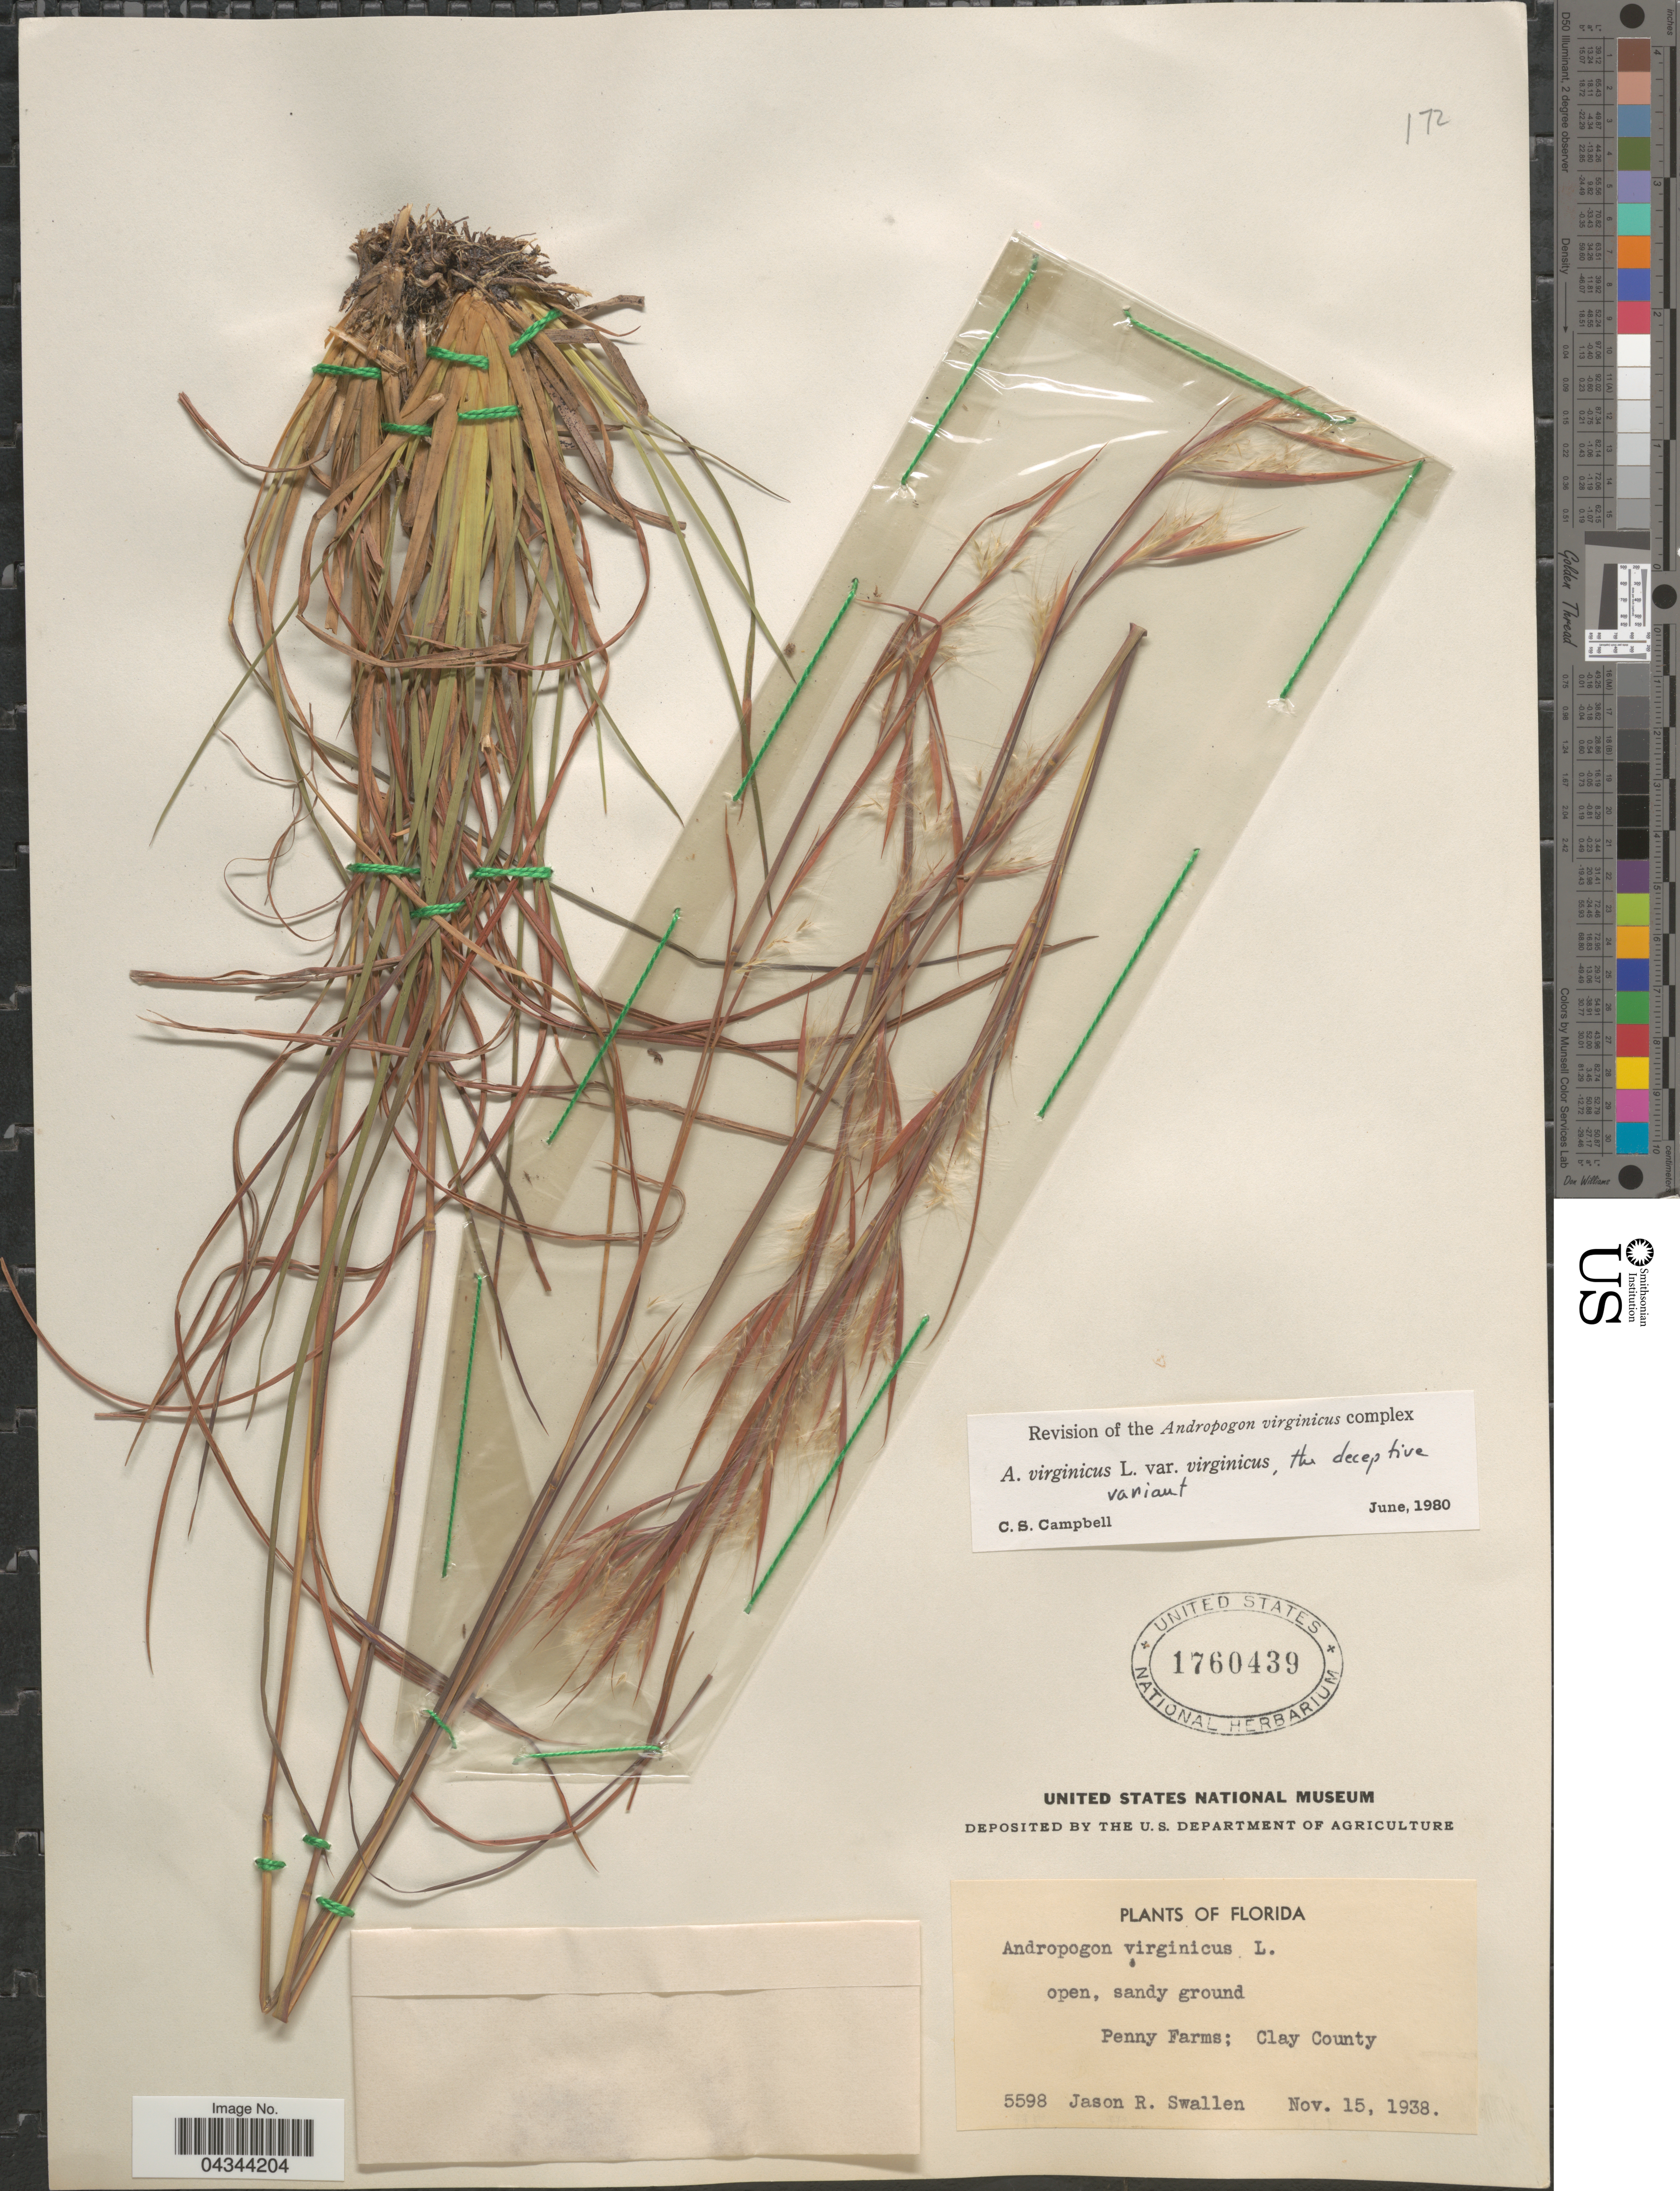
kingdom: Plantae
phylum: Tracheophyta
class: Liliopsida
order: Poales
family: Poaceae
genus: Andropogon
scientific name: Andropogon virginicus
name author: L.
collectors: J. R. Swallen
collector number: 5598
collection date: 1938-11-15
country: United States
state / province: Florida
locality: Penny Farms; Clay County.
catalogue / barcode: US 1760439